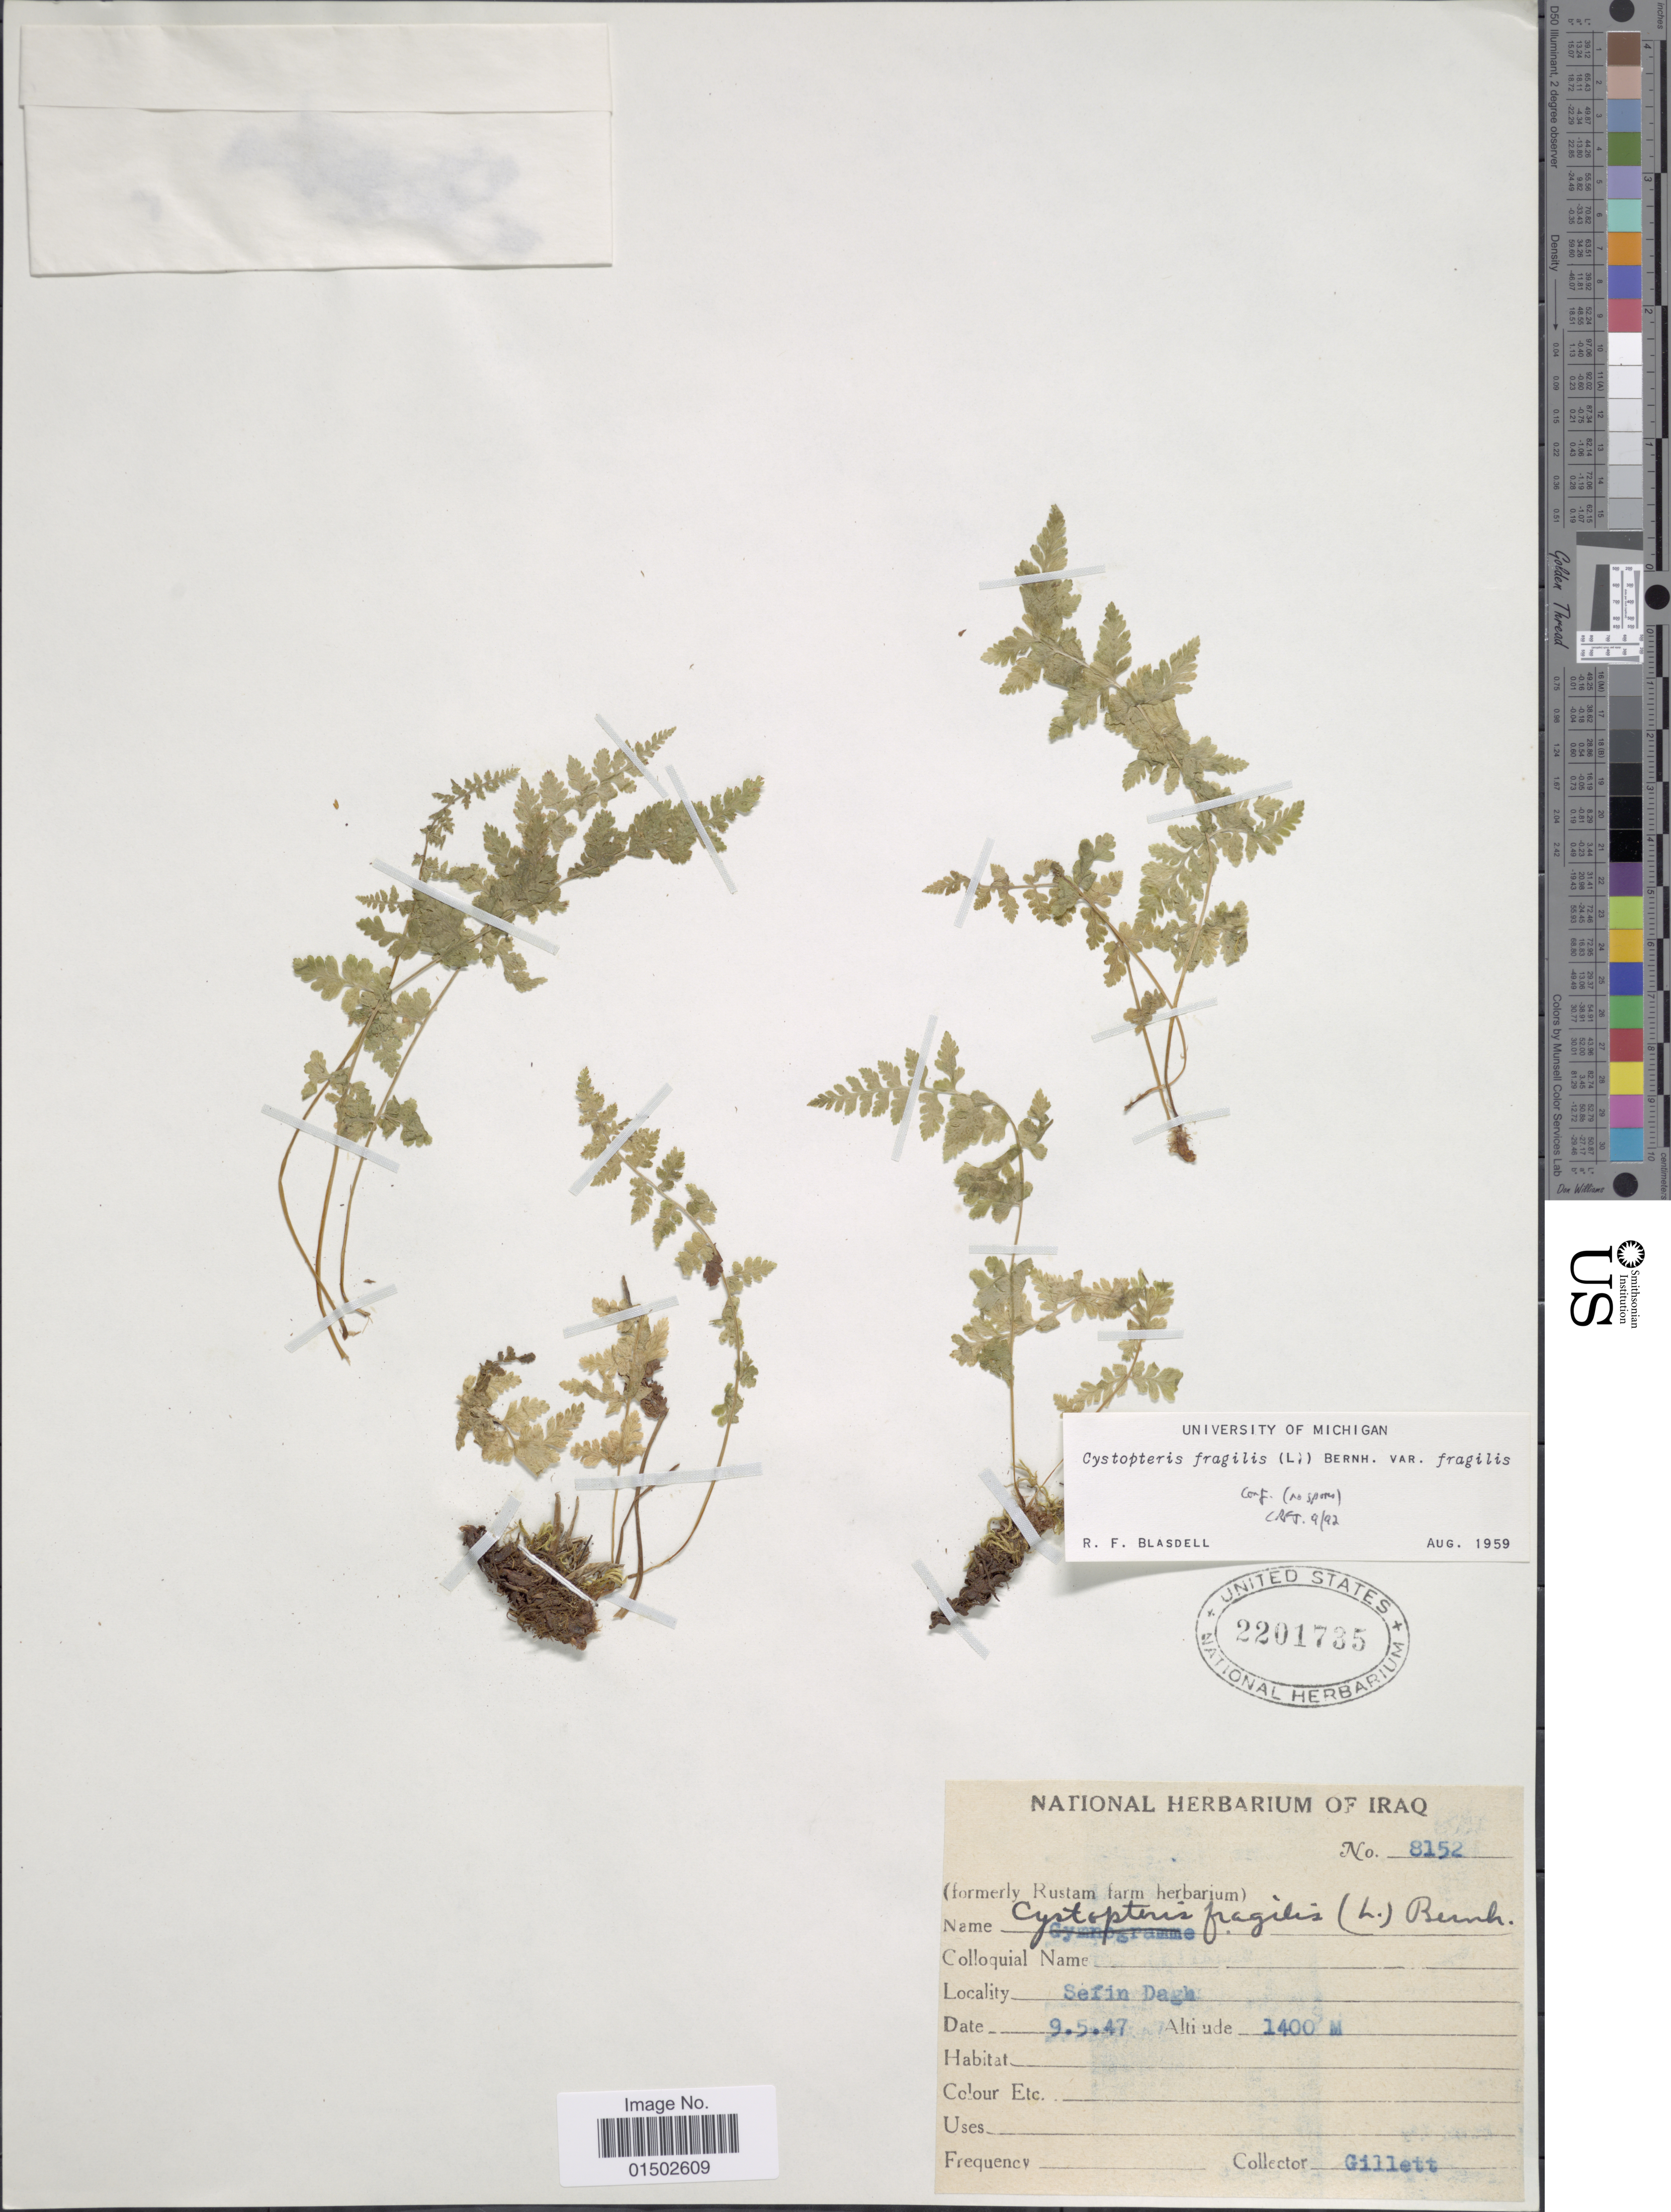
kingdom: Plantae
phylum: Tracheophyta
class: Polypodiopsida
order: Polypodiales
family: Cystopteridaceae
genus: Cystopteris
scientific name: Cystopteris fragilis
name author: (L.) Bernh.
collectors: Gillett, --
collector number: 8152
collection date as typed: Transcribed d/m/y: 9/5/47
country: Iraq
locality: Sefin Dagh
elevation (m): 1400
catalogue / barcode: US 2201735